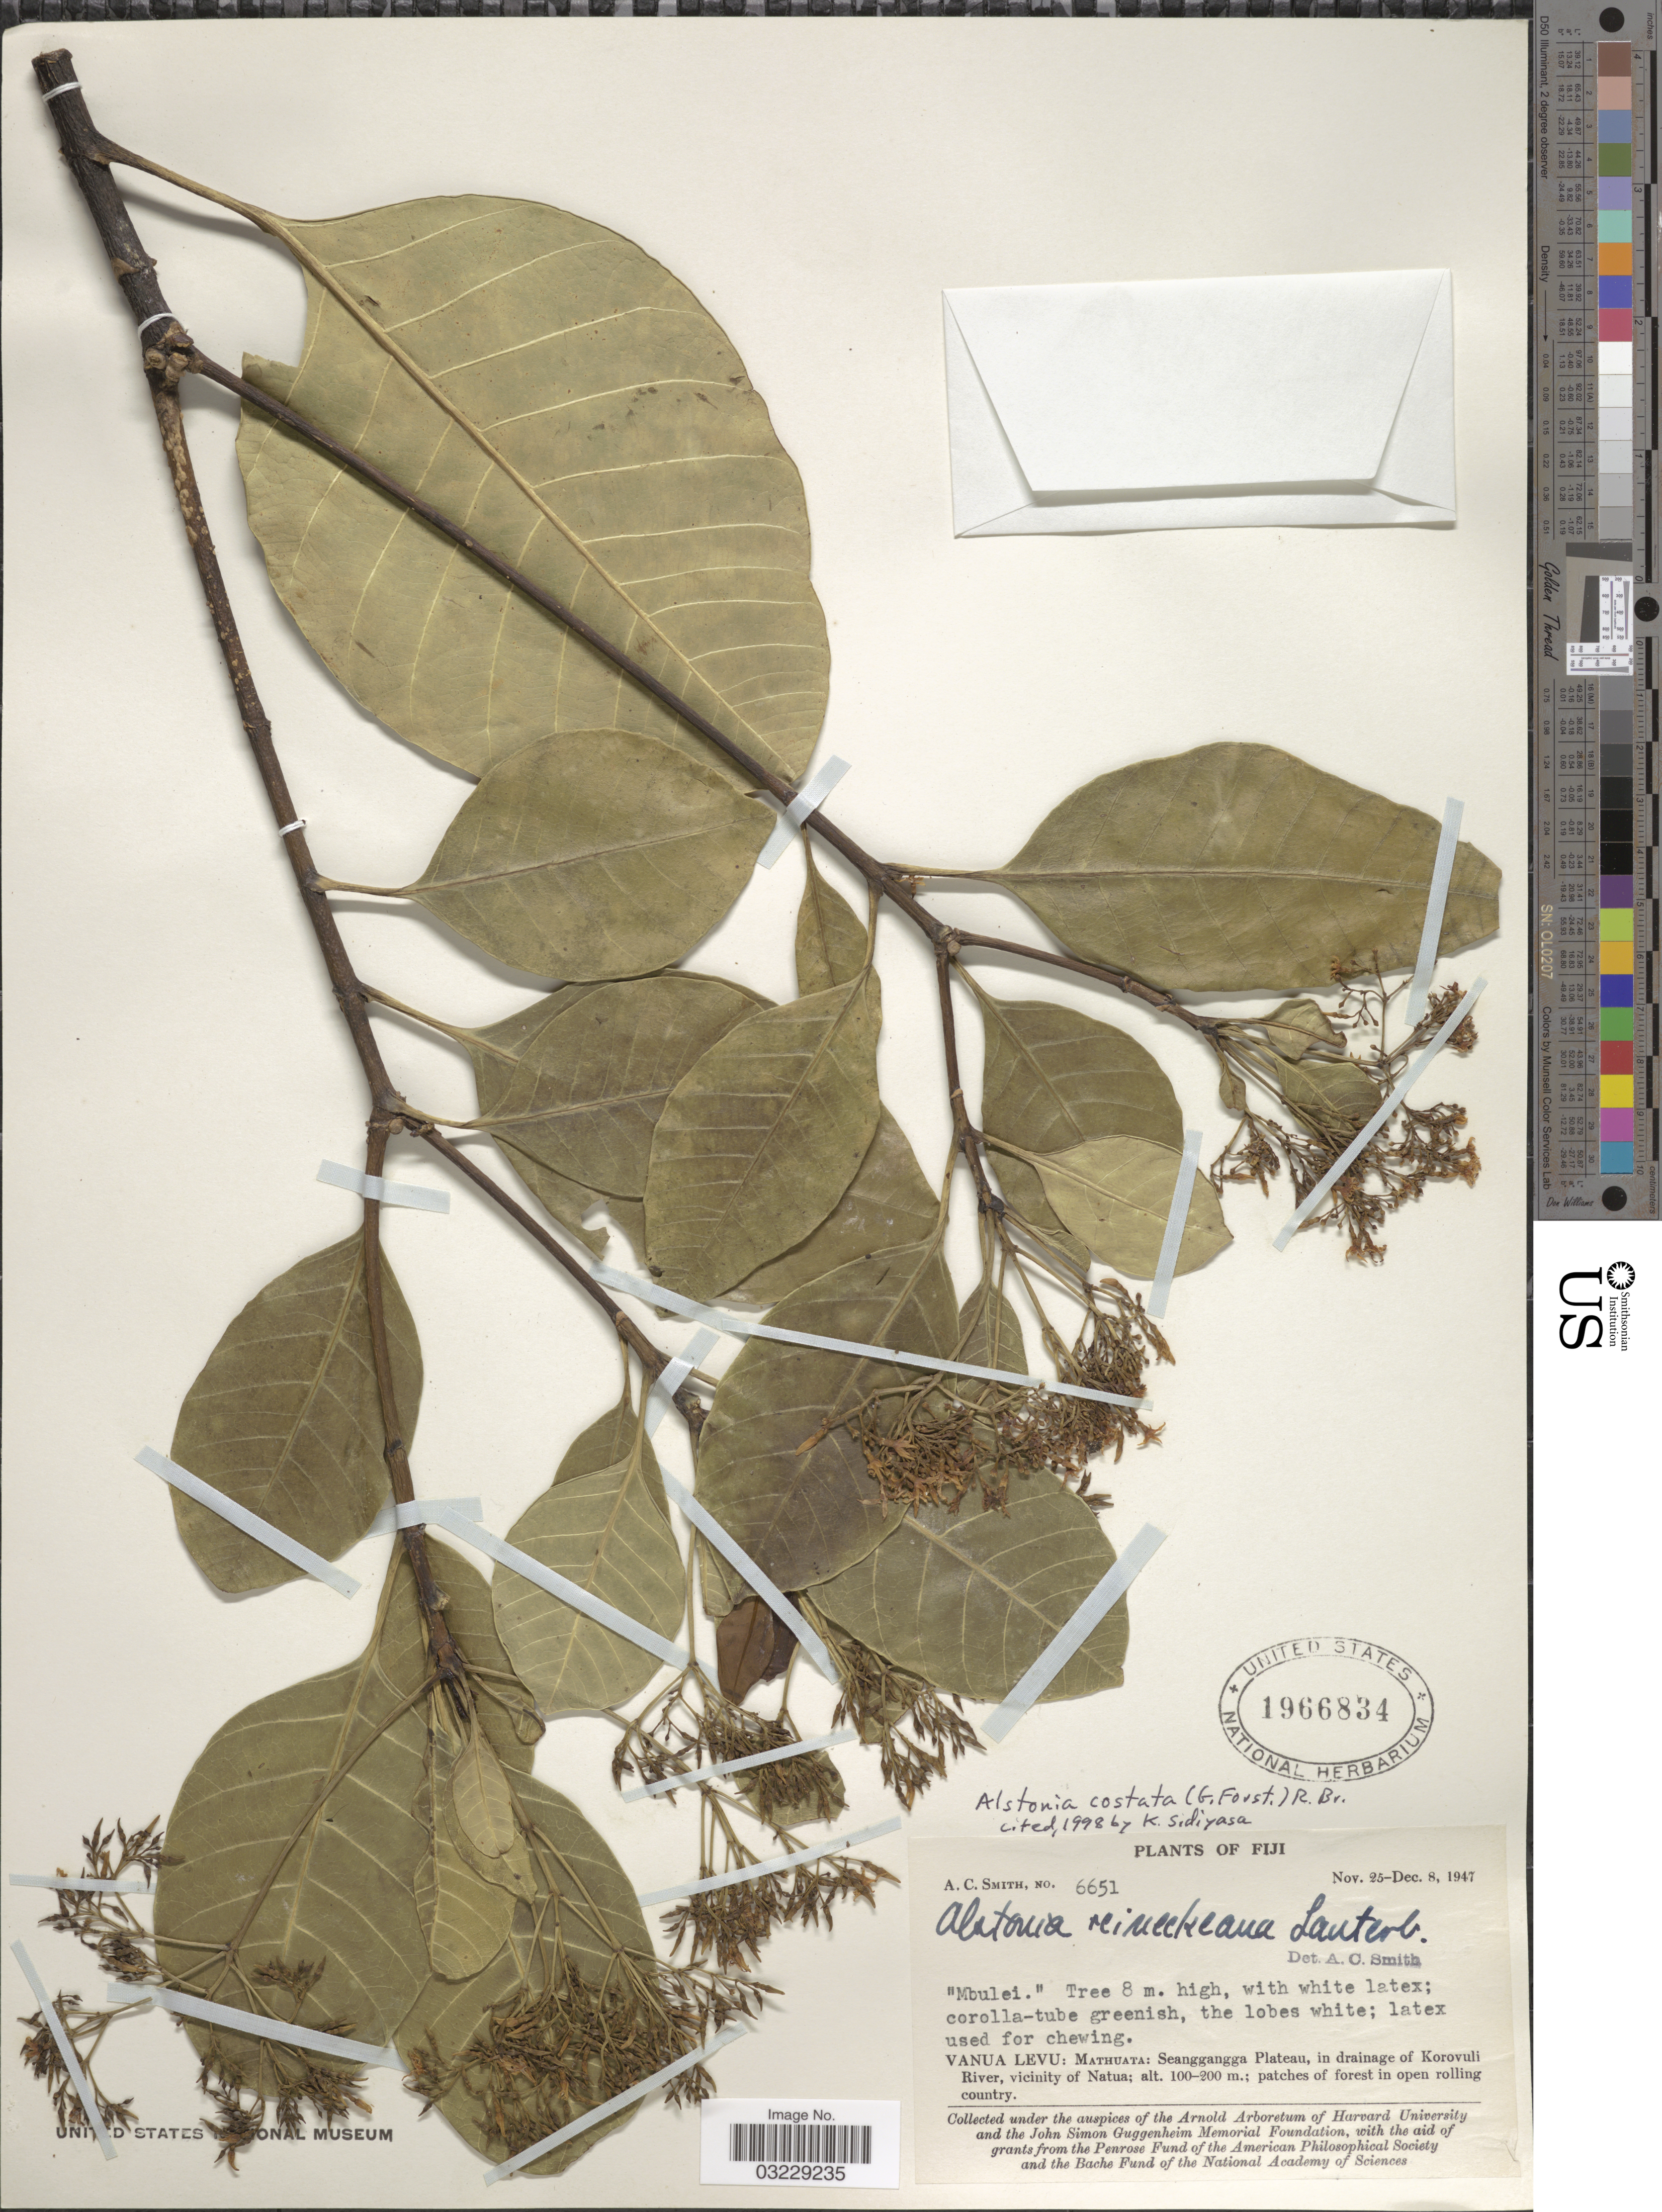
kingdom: Plantae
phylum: Tracheophyta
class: Magnoliopsida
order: Gentianales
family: Apocynaceae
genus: Alstonia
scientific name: Alstonia sp.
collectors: A. C. Smith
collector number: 6651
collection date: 1947-11-25/1947-12-08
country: Fiji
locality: Vanua Levu: Mathuata: Seanggangga Plateau, in drainage of Korovuli River, vicinity of Natua.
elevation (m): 100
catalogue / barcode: US 1966834